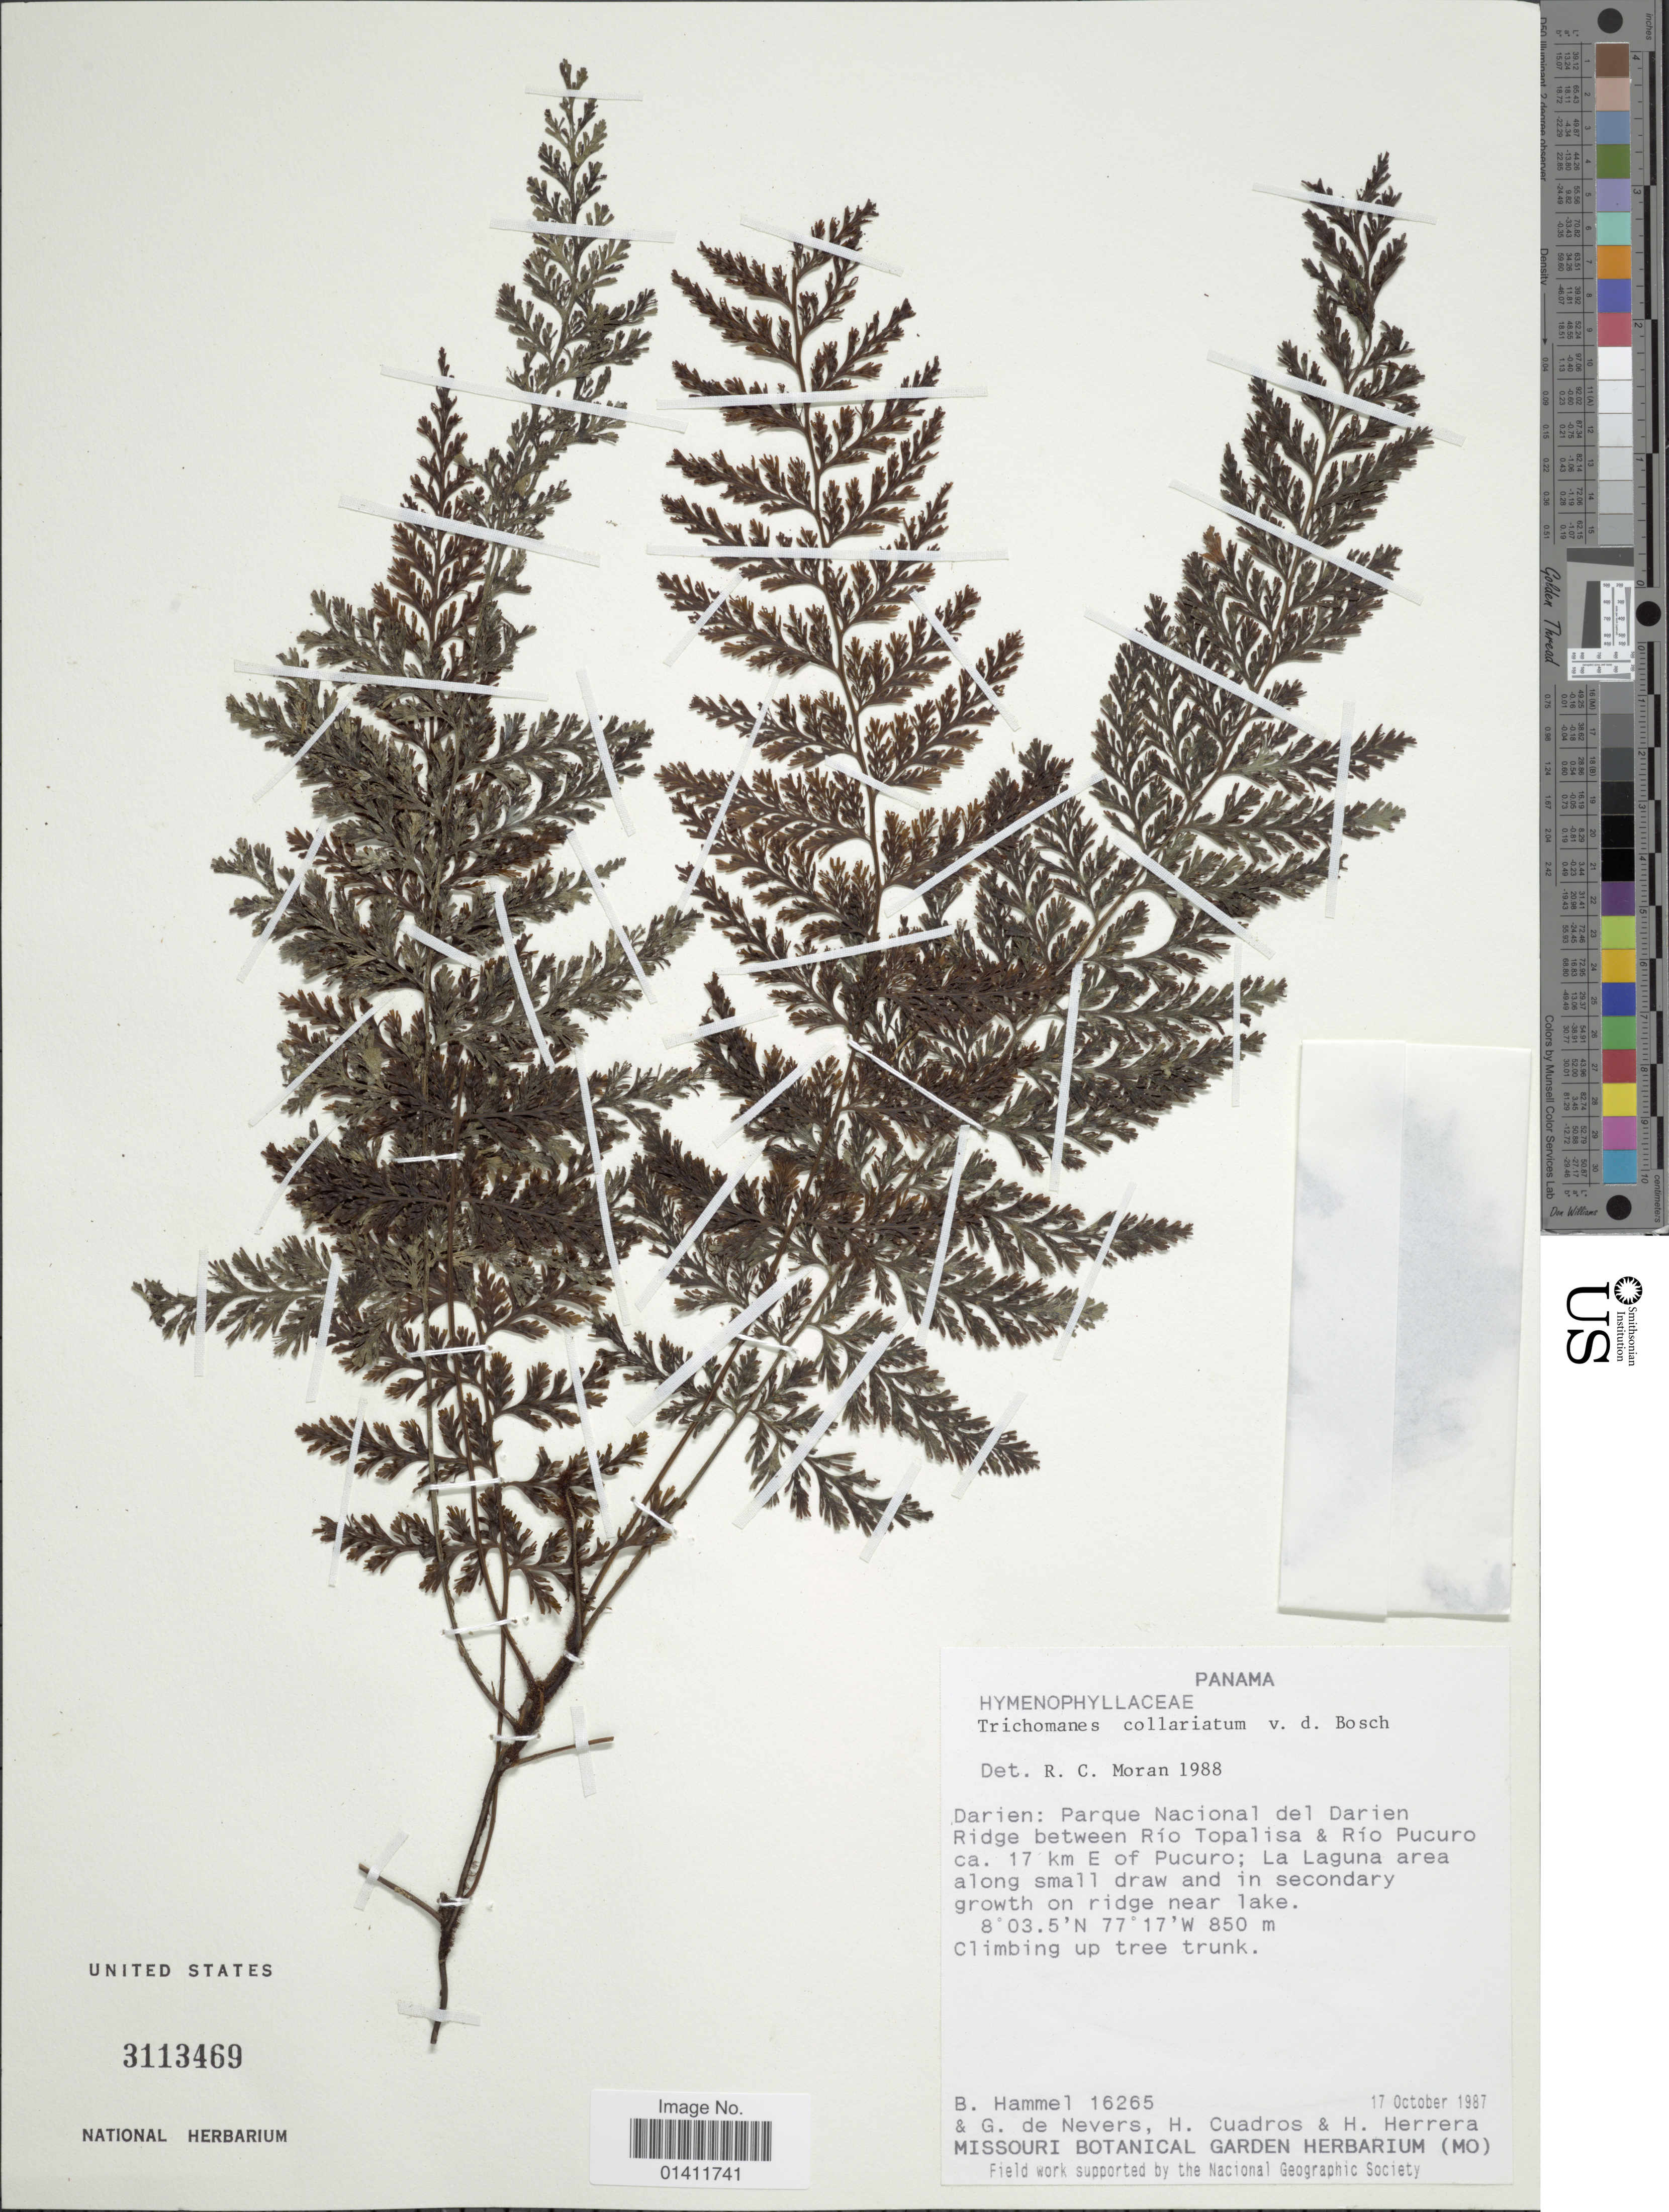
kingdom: Plantae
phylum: Tracheophyta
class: Polypodiopsida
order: Hymenophyllales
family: Hymenophyllaceae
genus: Vandenboschia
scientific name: Vandenboschia collariata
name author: (Bosch) Ebihara & K. Iwats.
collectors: B. Hammel, G. C. de Nevers, H. Cuadros & H. Herrera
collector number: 16265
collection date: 1987-10-17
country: Panama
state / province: Darién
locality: Parque Nacional del Darien Ridge between Rio Topalisa & Rio Pucuro ca. 17 km E of Pucuro; La Laguna area along small draw and in secondary growth on ridge near lake.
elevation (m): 850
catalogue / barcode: US 3113469